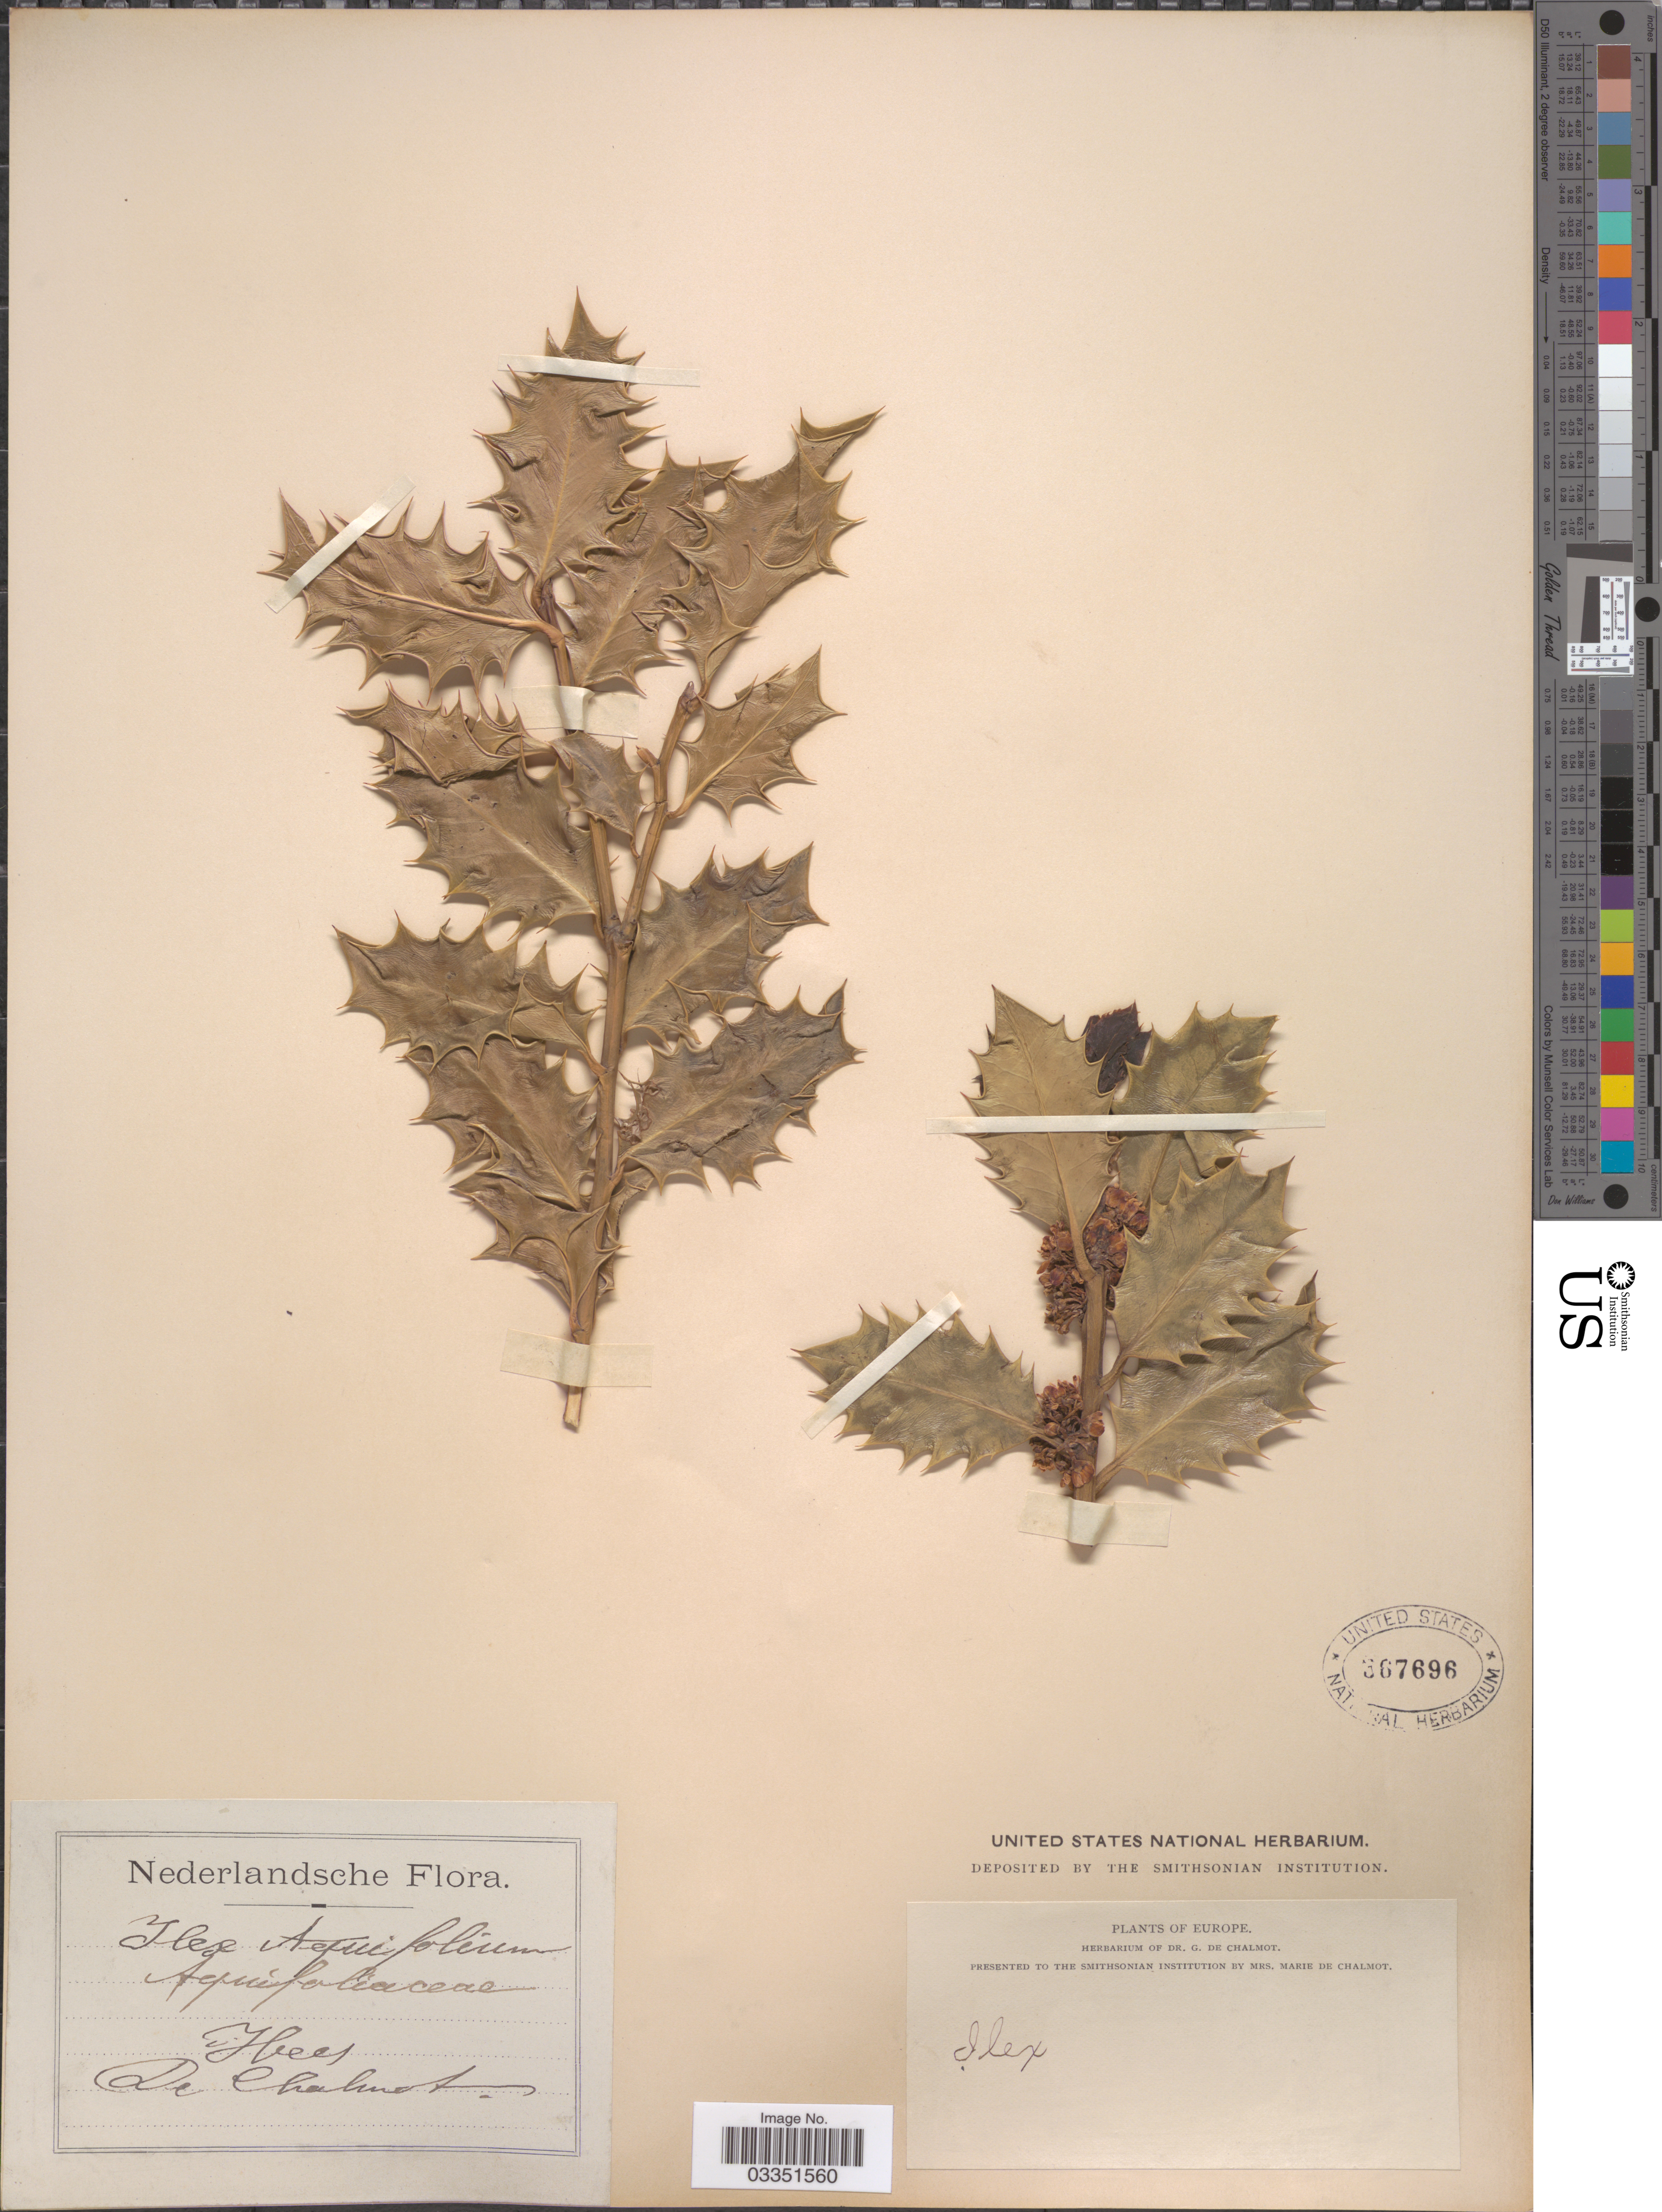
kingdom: Plantae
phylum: Tracheophyta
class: Magnoliopsida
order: Aquifoliales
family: Aquifoliaceae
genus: Ilex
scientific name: Ilex aquifolium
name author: L.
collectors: G. de Chalmot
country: Netherlands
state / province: Friesland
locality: Hee.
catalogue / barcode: US 367696